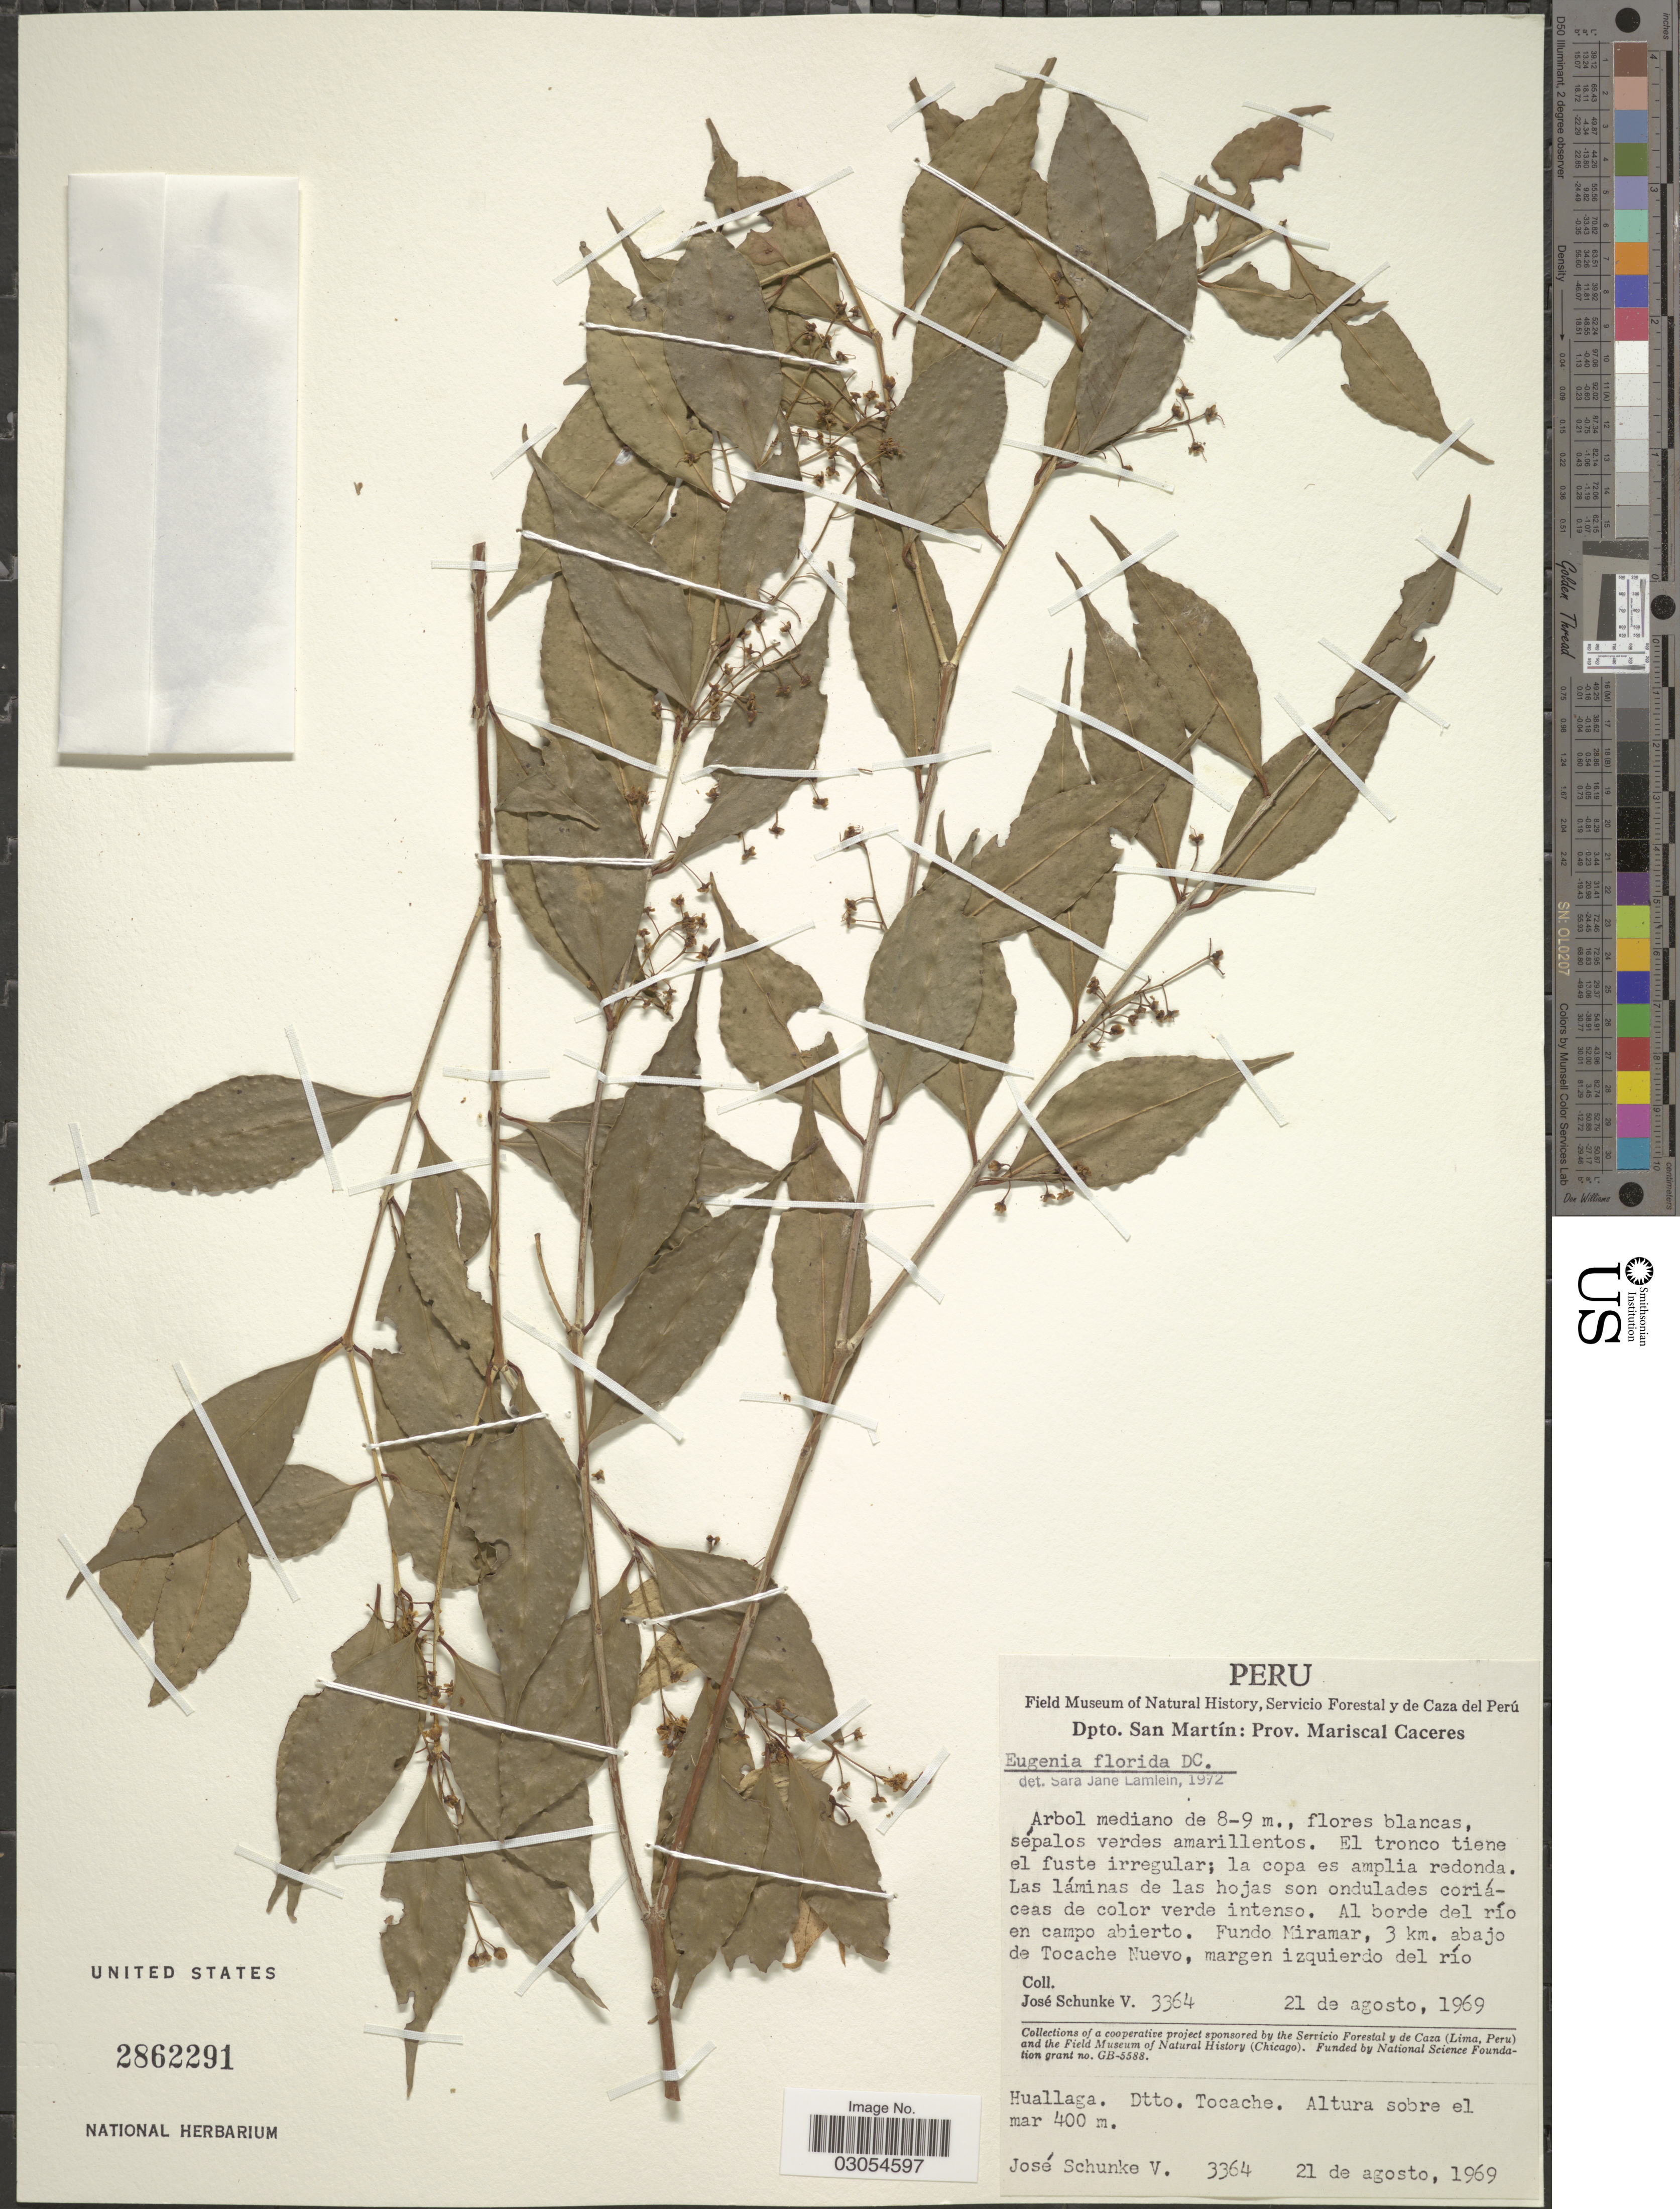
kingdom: Plantae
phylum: Tracheophyta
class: Magnoliopsida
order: Myrtales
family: Myrtaceae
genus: Eugenia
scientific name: Eugenia florida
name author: DC.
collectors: J. Schunke Vigo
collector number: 3364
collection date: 1969-08-21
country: Peru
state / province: San Martín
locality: Dpto. San Martín: Prov. Mariscal Caceres. Al borde del río en campo abierto. Fundo Miramar, 3 km. abajo de Tocache Nuevo, margen izquierdo del río Huallaga. Dtto. Tocache.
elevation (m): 400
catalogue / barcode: US 2862291